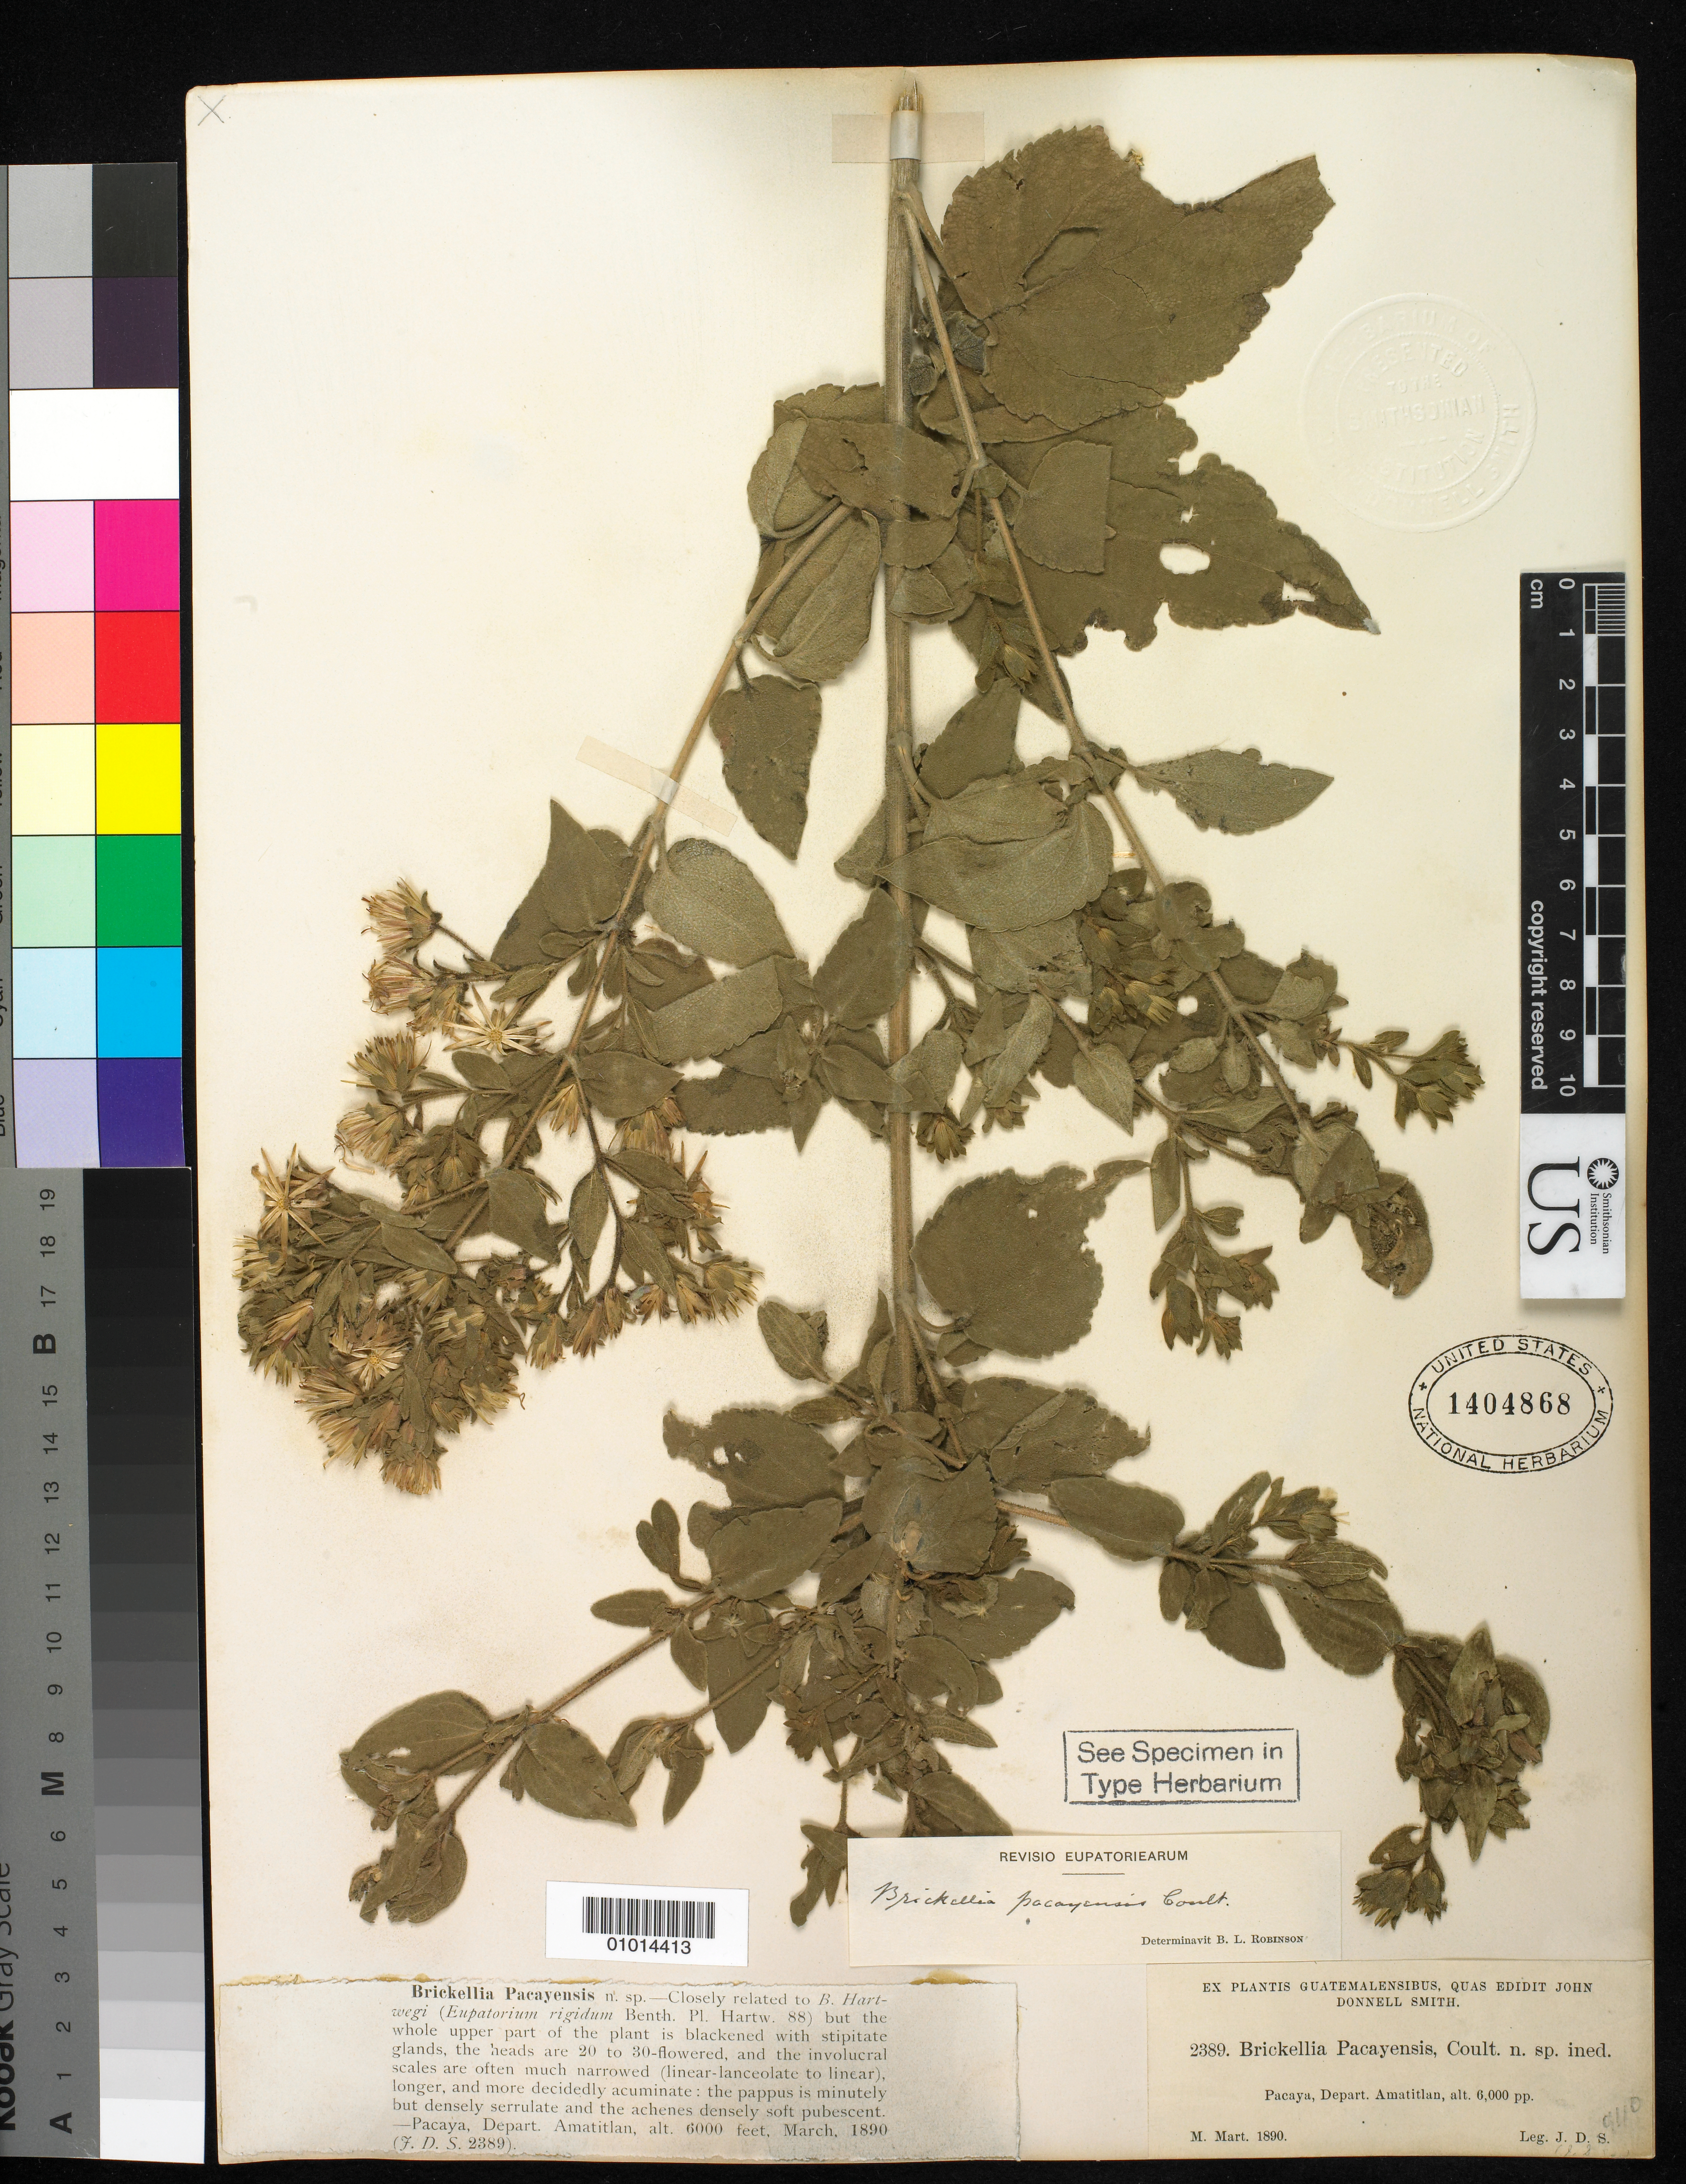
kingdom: Plantae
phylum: Tracheophyta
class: Magnoliopsida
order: Asterales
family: Asteraceae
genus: Brickellia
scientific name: Brickellia pacayensis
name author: J.M. Coult.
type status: Type Collection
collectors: J. Donnell Smith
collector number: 2389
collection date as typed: Mar 1890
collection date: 1890-03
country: Guatemala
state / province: Escuintla / Guatemala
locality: Amatitlán, Pacaya (volcano).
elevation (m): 1829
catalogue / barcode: US 1404868